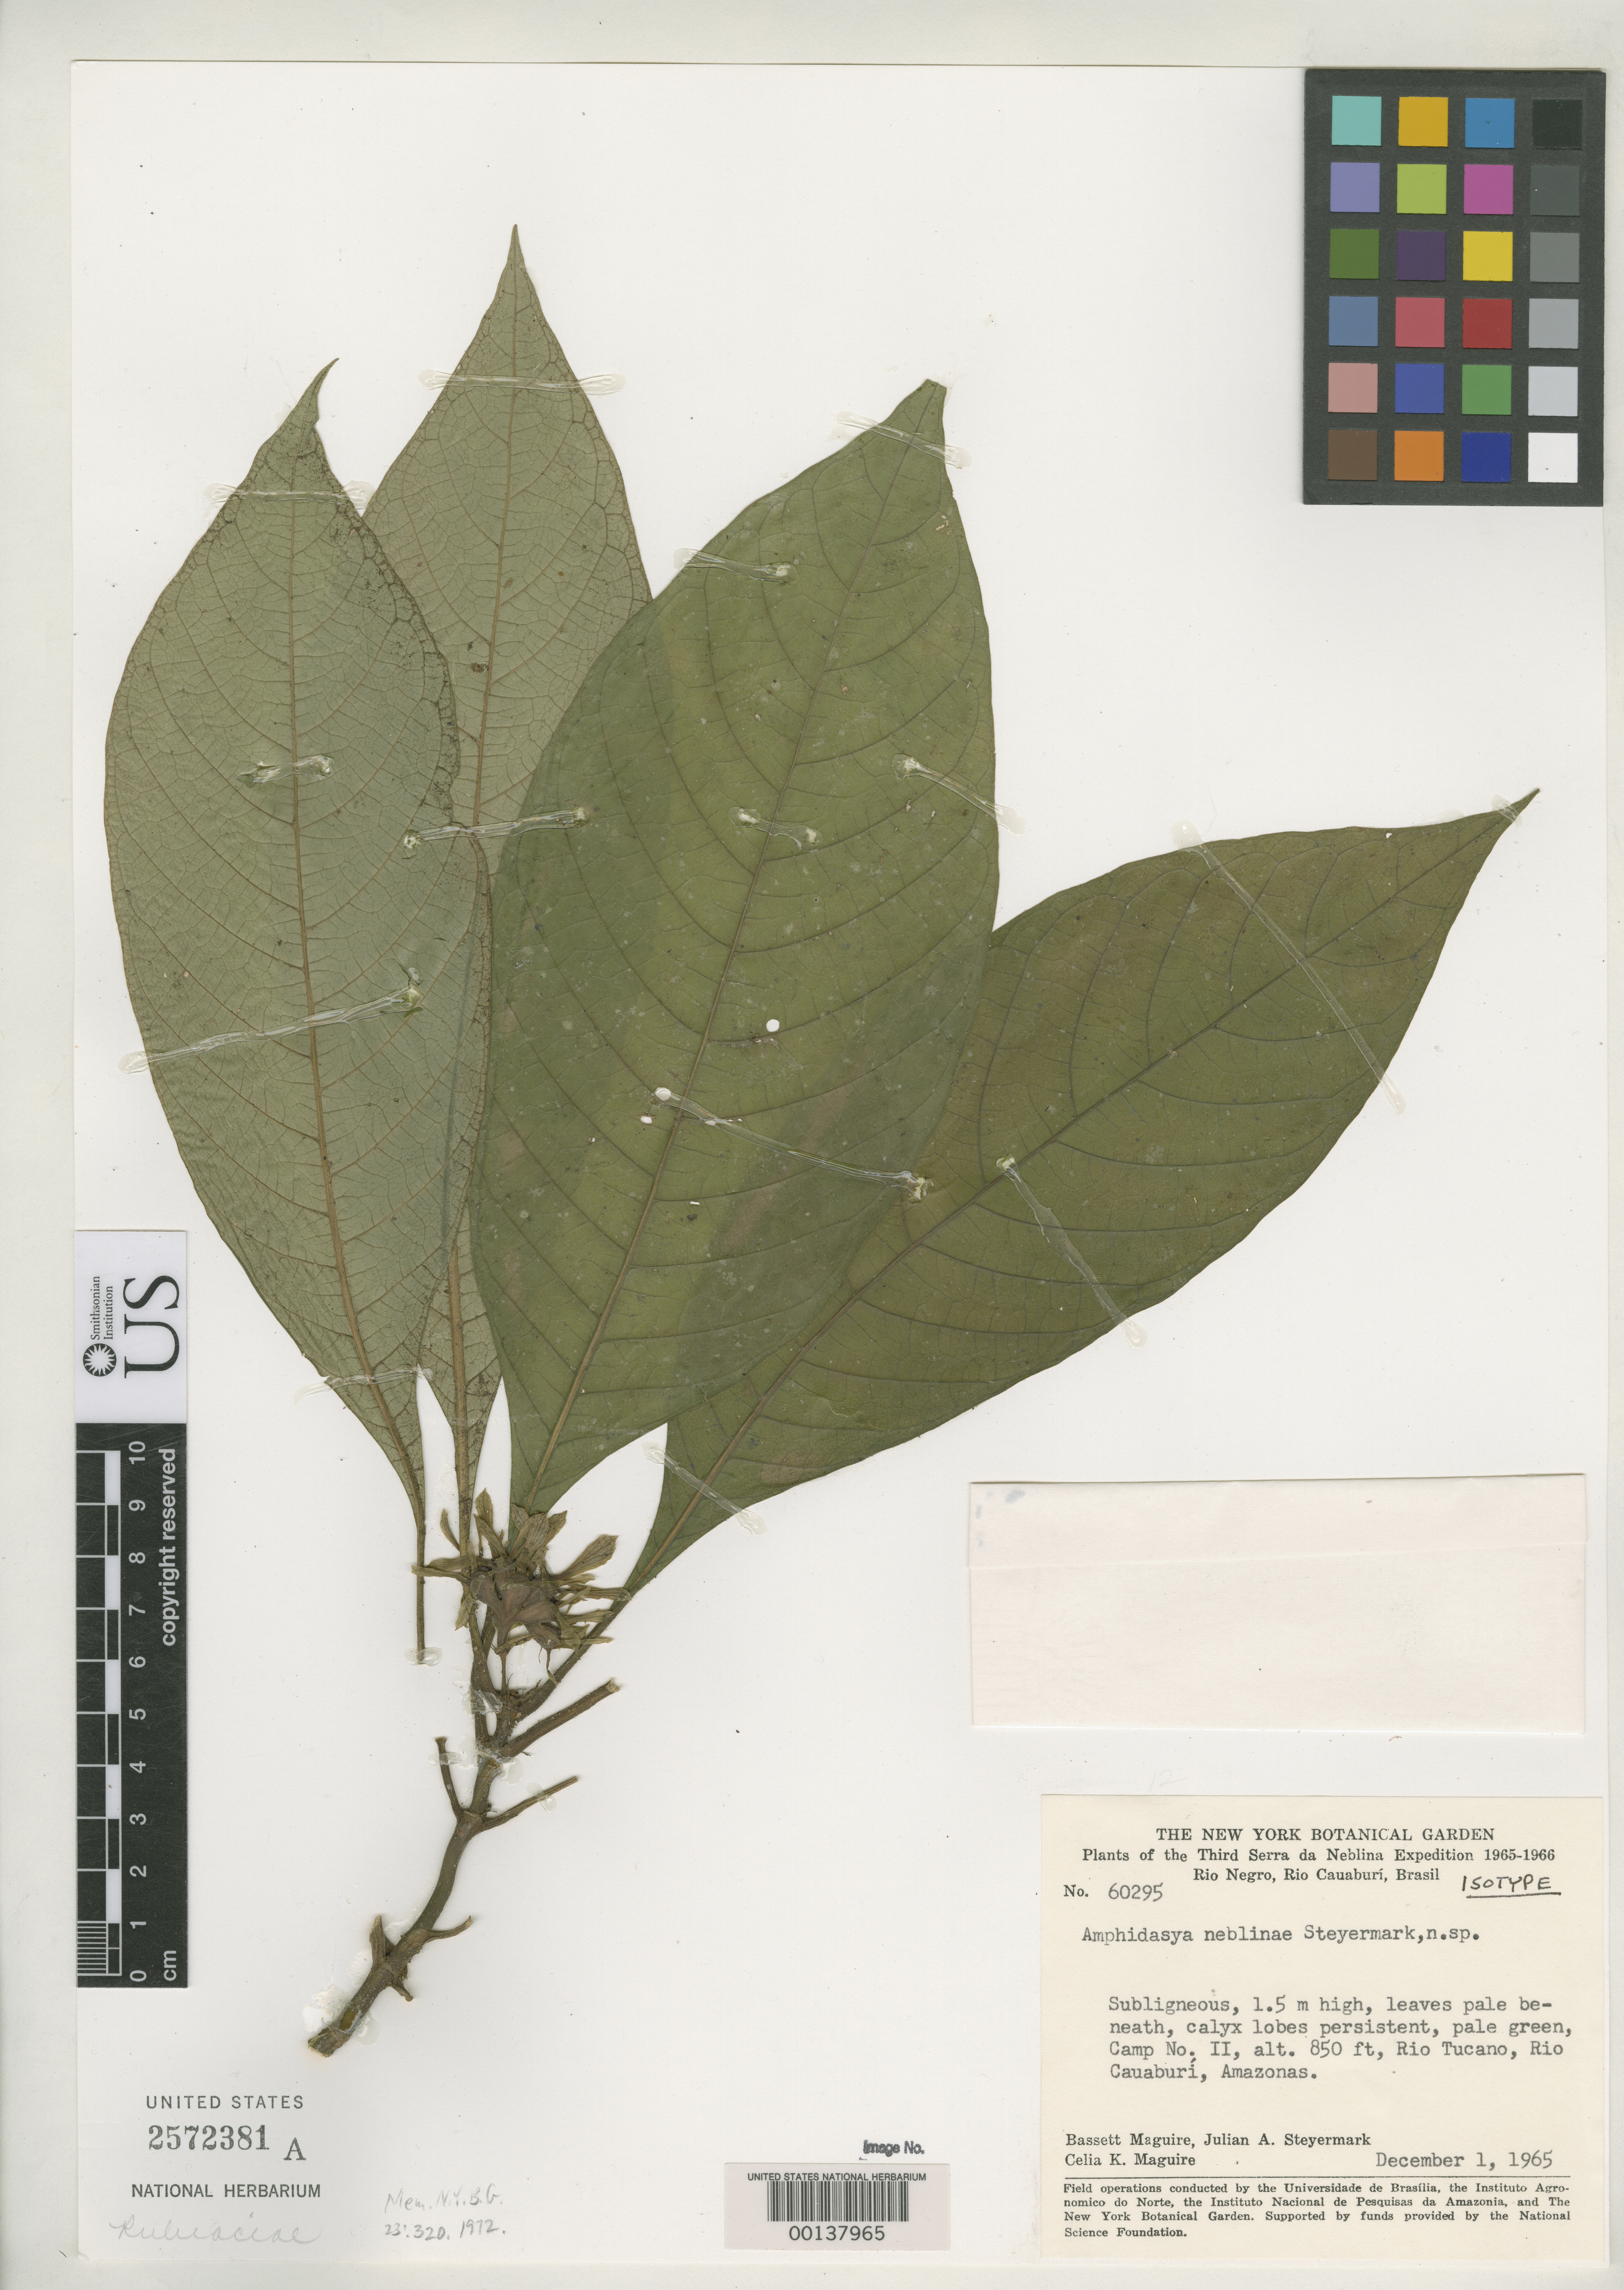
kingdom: Plantae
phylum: Tracheophyta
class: Magnoliopsida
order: Gentianales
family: Rubiaceae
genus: Amphidasya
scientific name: Amphidasya neblinae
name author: Steyerm.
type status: Isotype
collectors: B. Maguire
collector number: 60295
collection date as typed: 01 Dec 1965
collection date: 1965-12-01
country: Brazil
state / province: Amazonas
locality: Camp no. II, Rio Tucano, Rio Cauaburi; alt. 850 ft.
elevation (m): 259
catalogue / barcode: US 2572381A